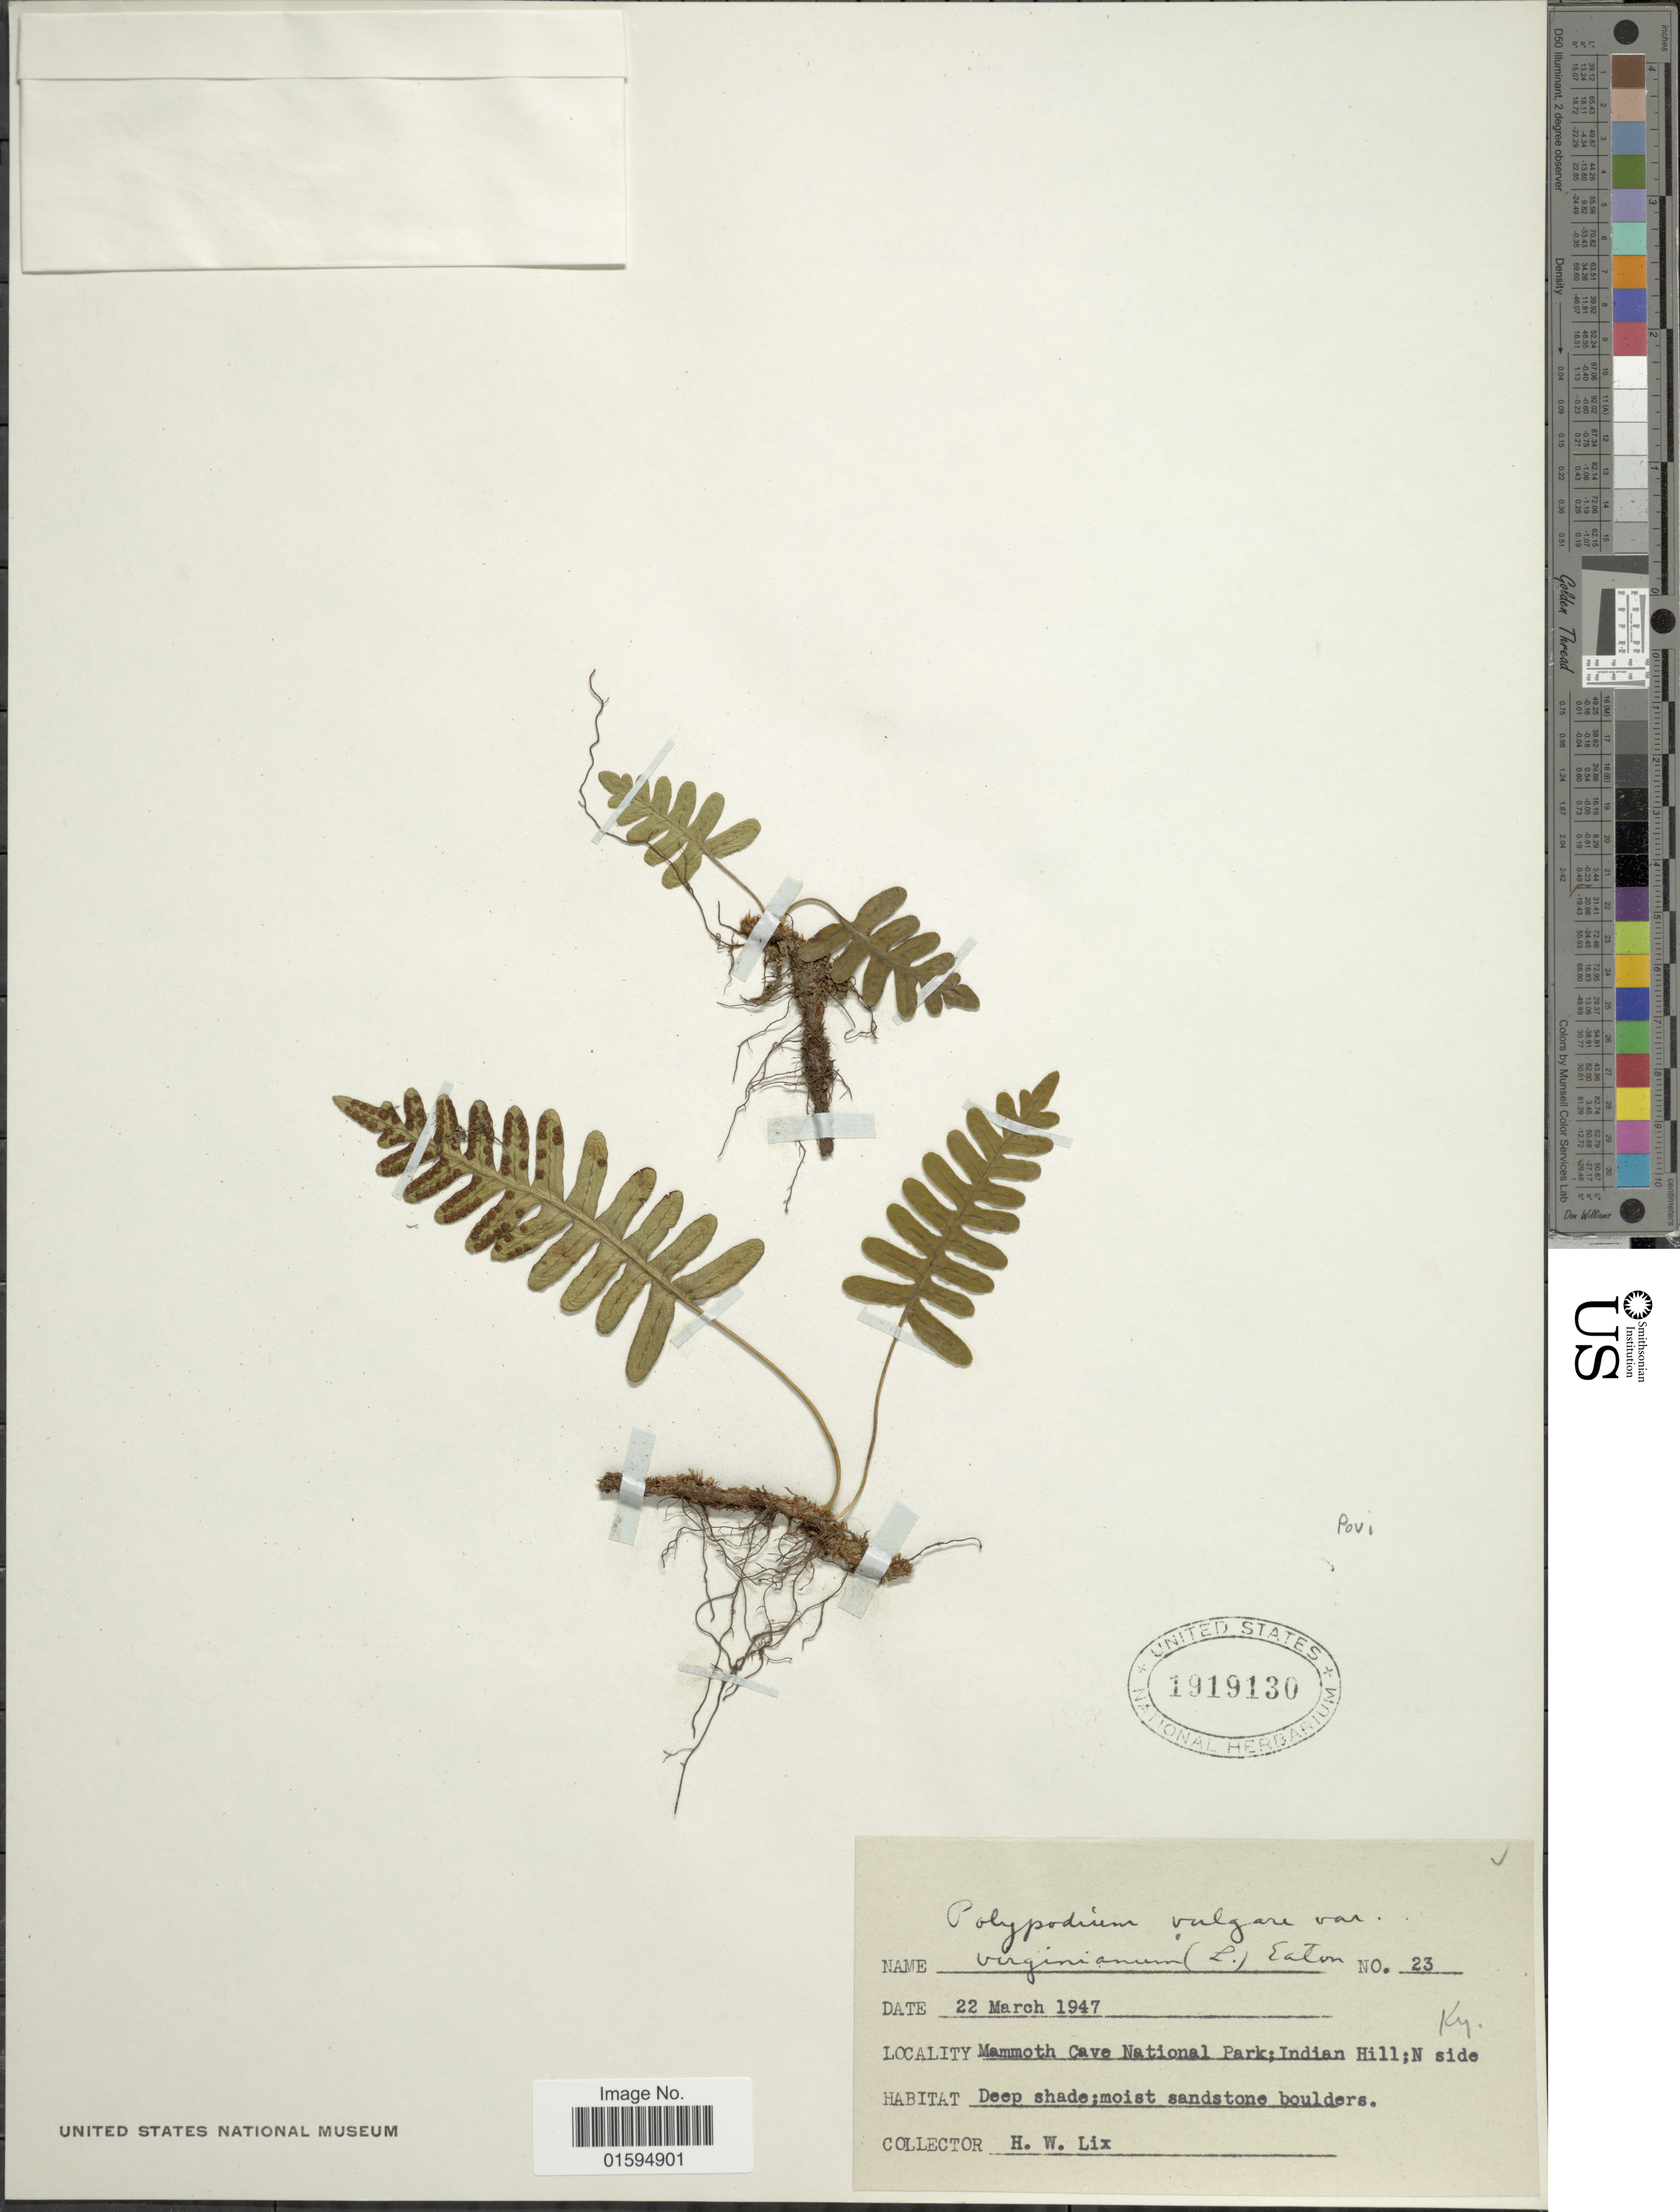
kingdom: Plantae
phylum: Tracheophyta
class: Polypodiopsida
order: Polypodiales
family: Polypodiaceae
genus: Polypodium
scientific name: Polypodium virginianum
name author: L.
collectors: H. W. Lix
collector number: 23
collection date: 1947-03-22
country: United States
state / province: Kentucky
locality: Mammoth Cave National Park, Indiana Hill; N side.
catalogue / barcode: US 1919130